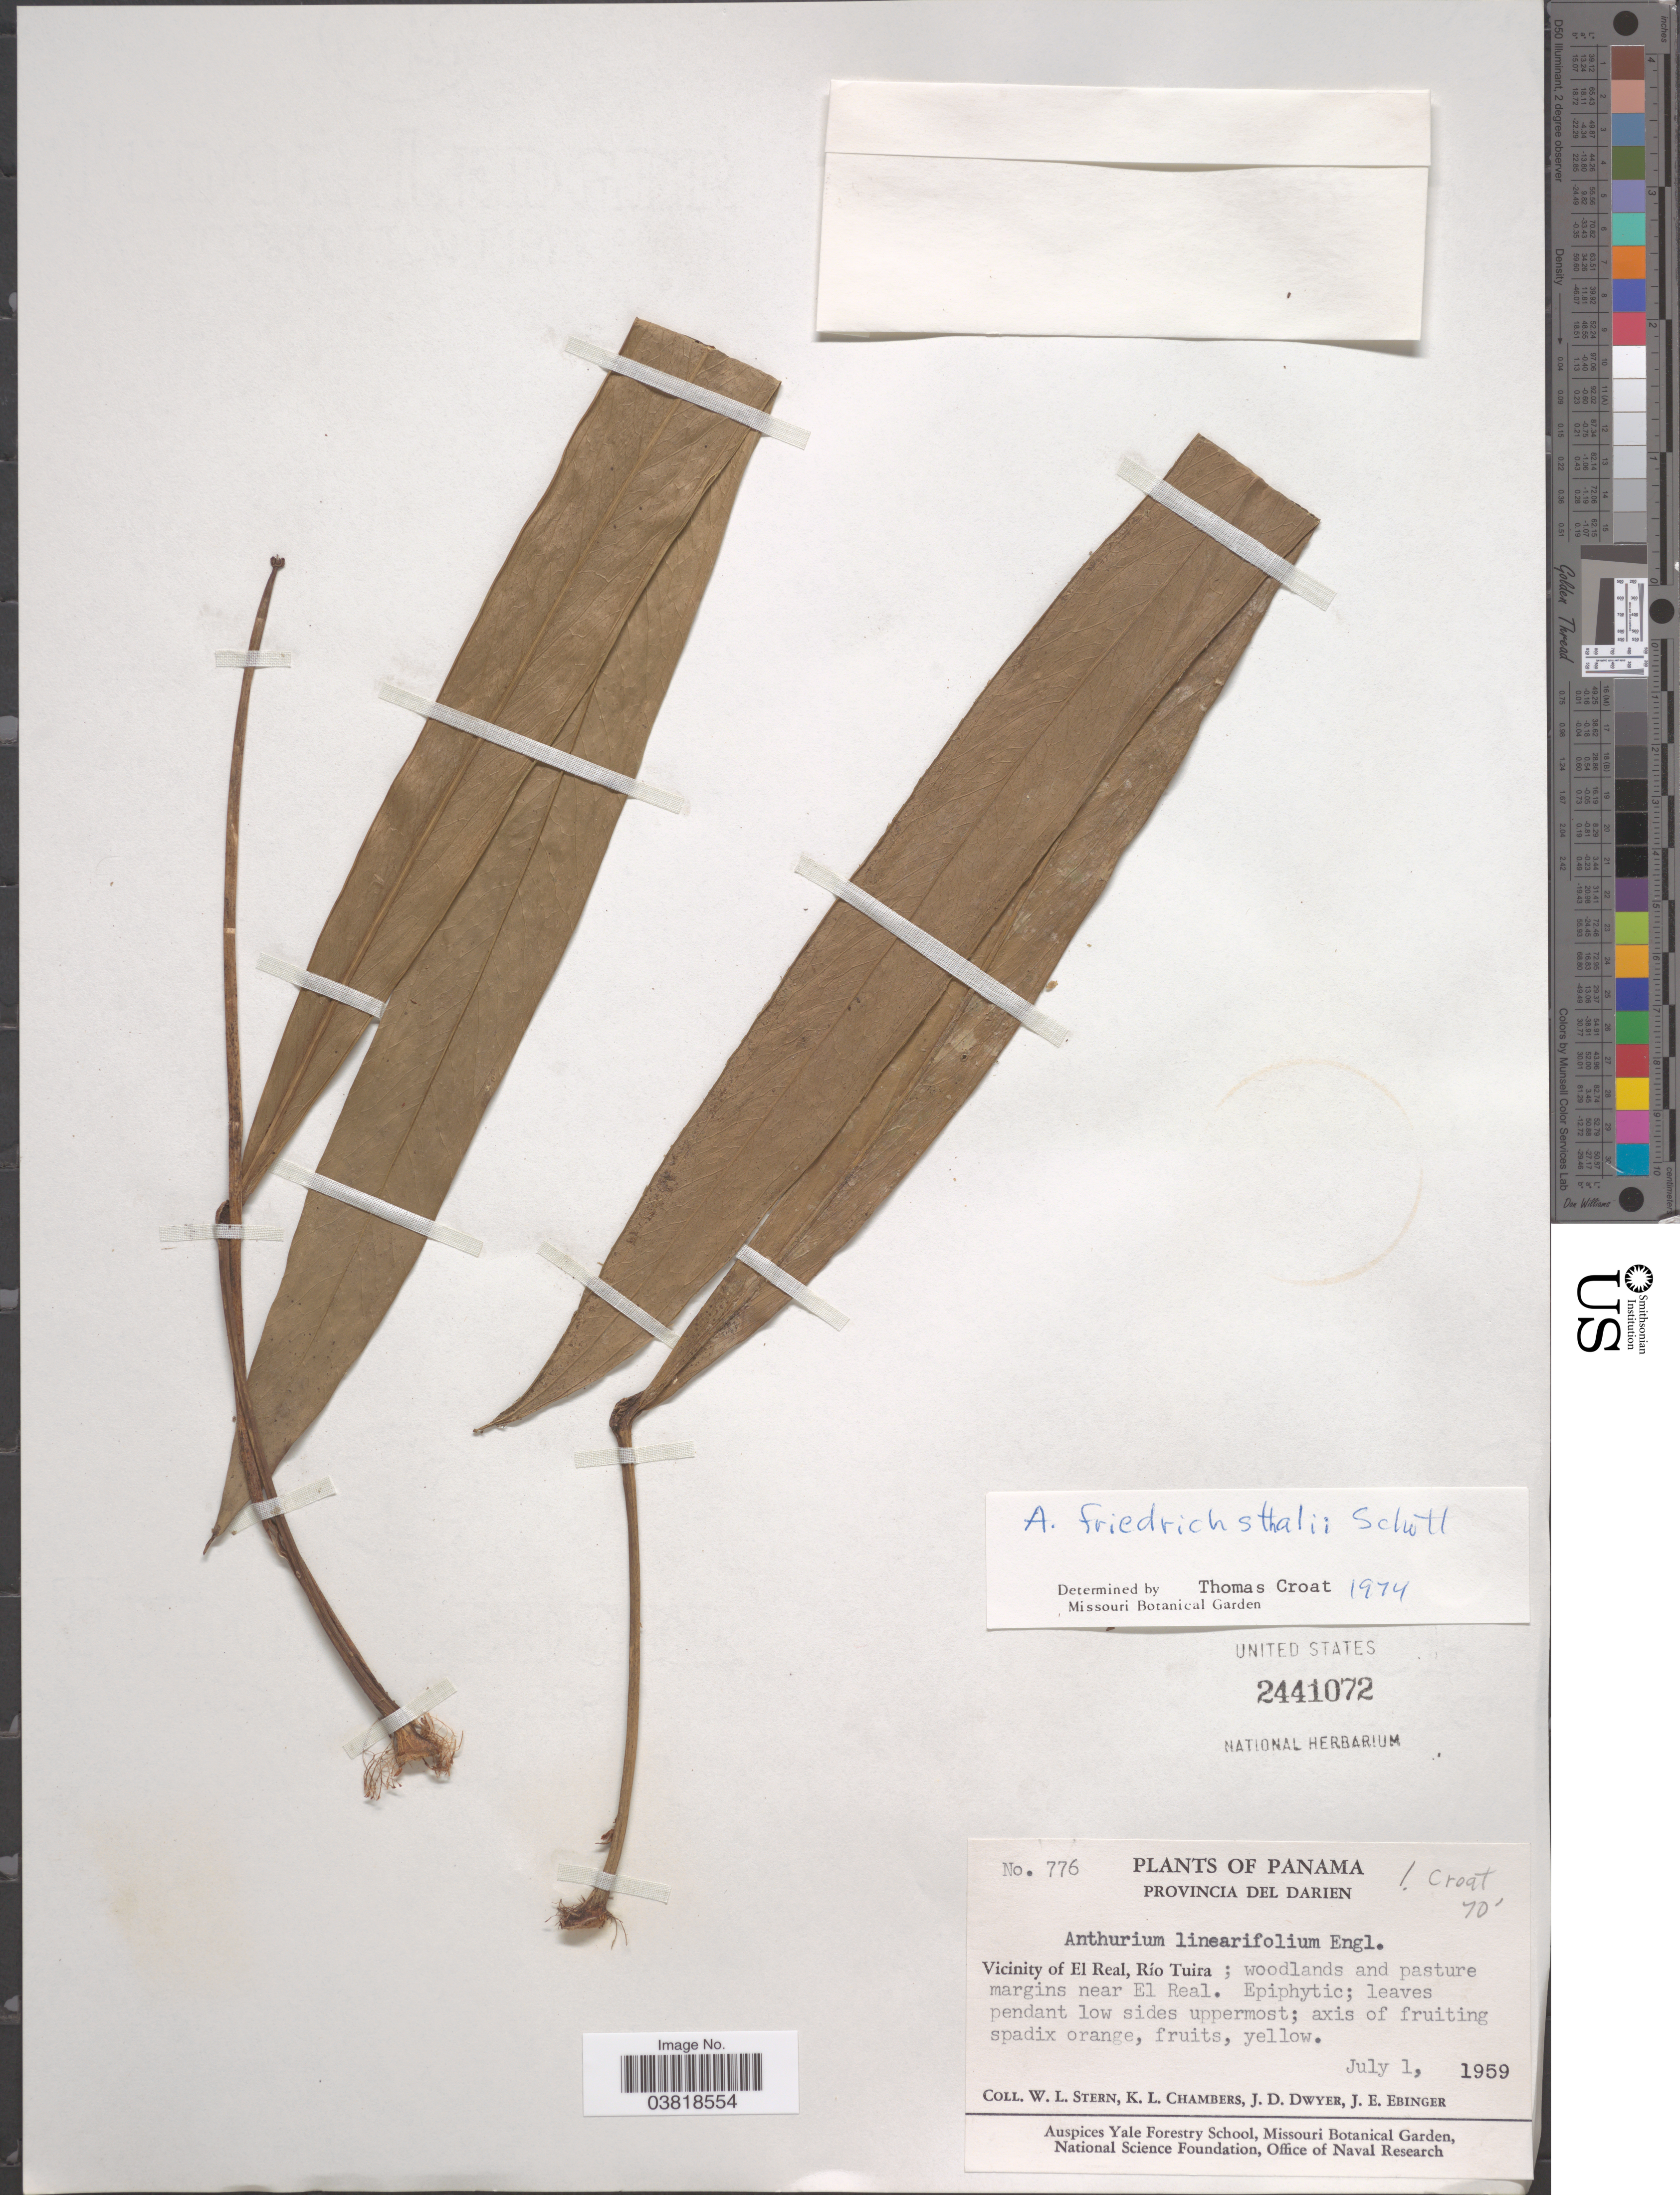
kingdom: Plantae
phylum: Tracheophyta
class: Liliopsida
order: Alismatales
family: Araceae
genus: Anthurium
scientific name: Anthurium friedrichsthalii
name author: Schott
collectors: W. L. Stern, K. Chambers, J. D. Dwyer & J. Ebinger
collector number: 776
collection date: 1959-07-01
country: Panama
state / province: Darien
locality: Vicinity of El Real, Río Tuira; woodlands and pasture margins near El Real.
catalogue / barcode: US 2441072